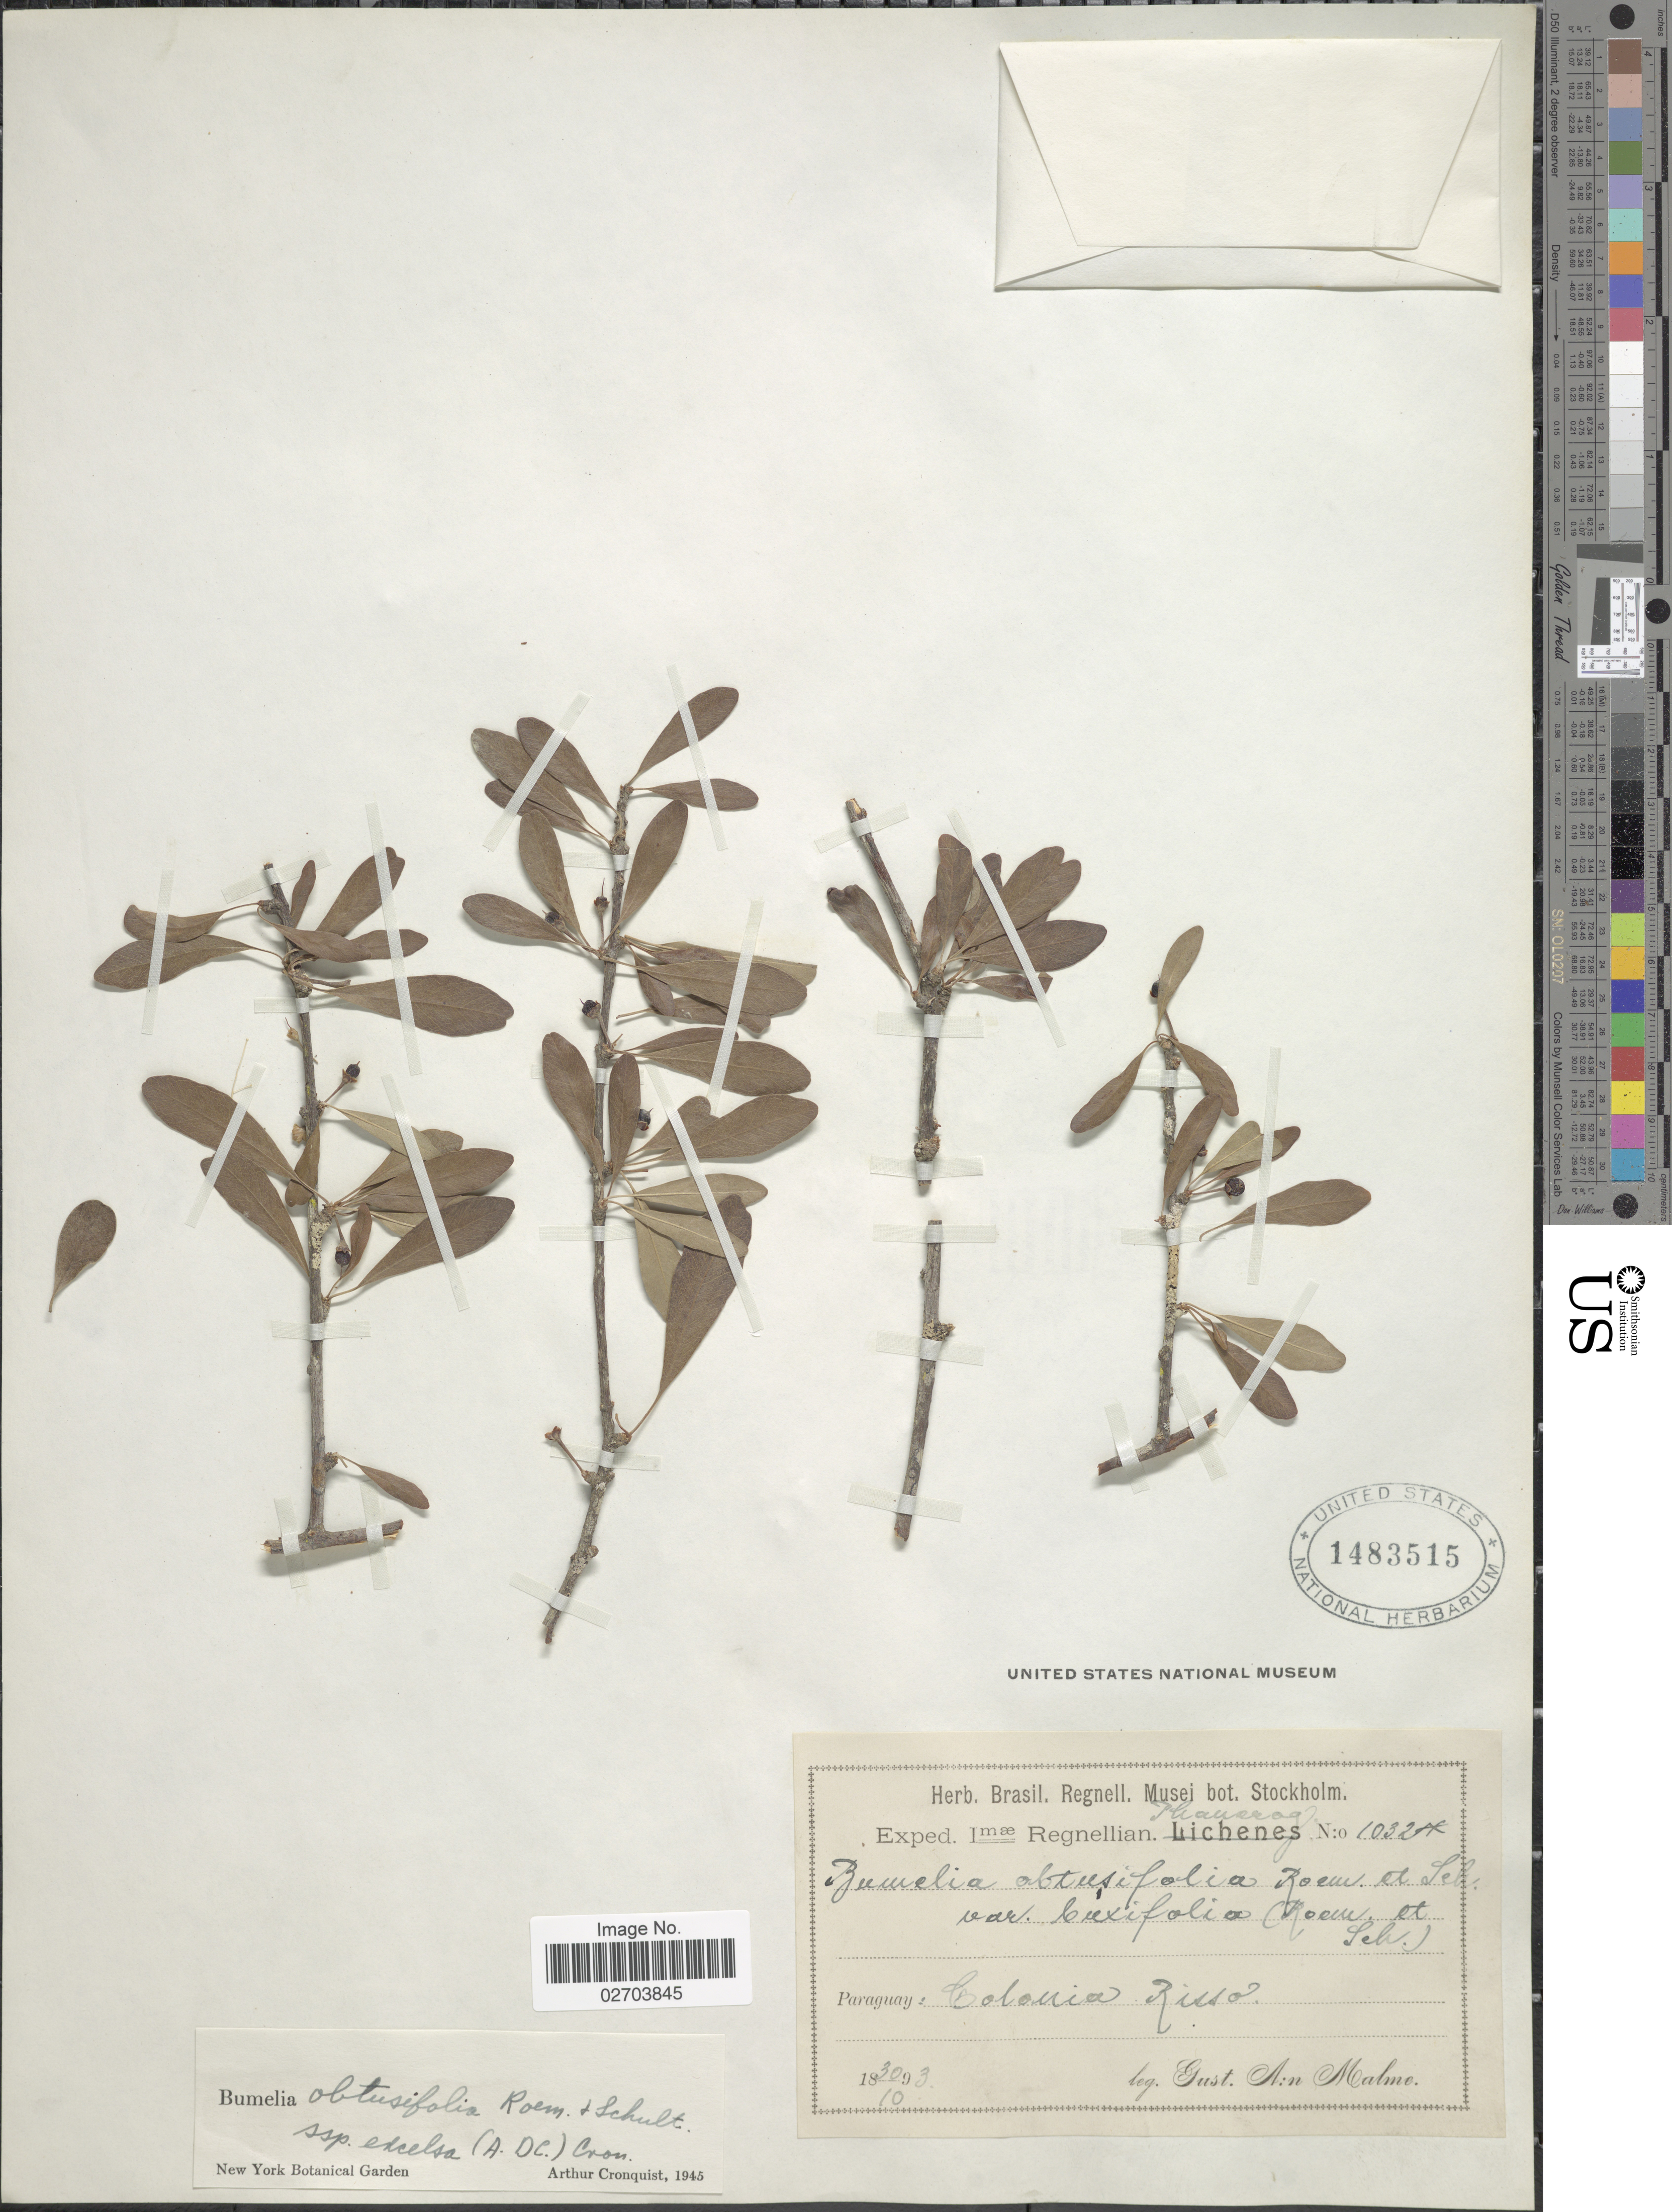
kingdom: Plantae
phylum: Tracheophyta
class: Magnoliopsida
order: Ericales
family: Sapotaceae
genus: Sideroxylon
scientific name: Sideroxylon obtusifolium subsp. obtusifolium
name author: (Roem. & Schult.) T.D. Penn.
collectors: G. O. A. Malme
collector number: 1032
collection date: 1893-10-30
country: Paraguay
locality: Colonia Risso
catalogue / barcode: US 1483515